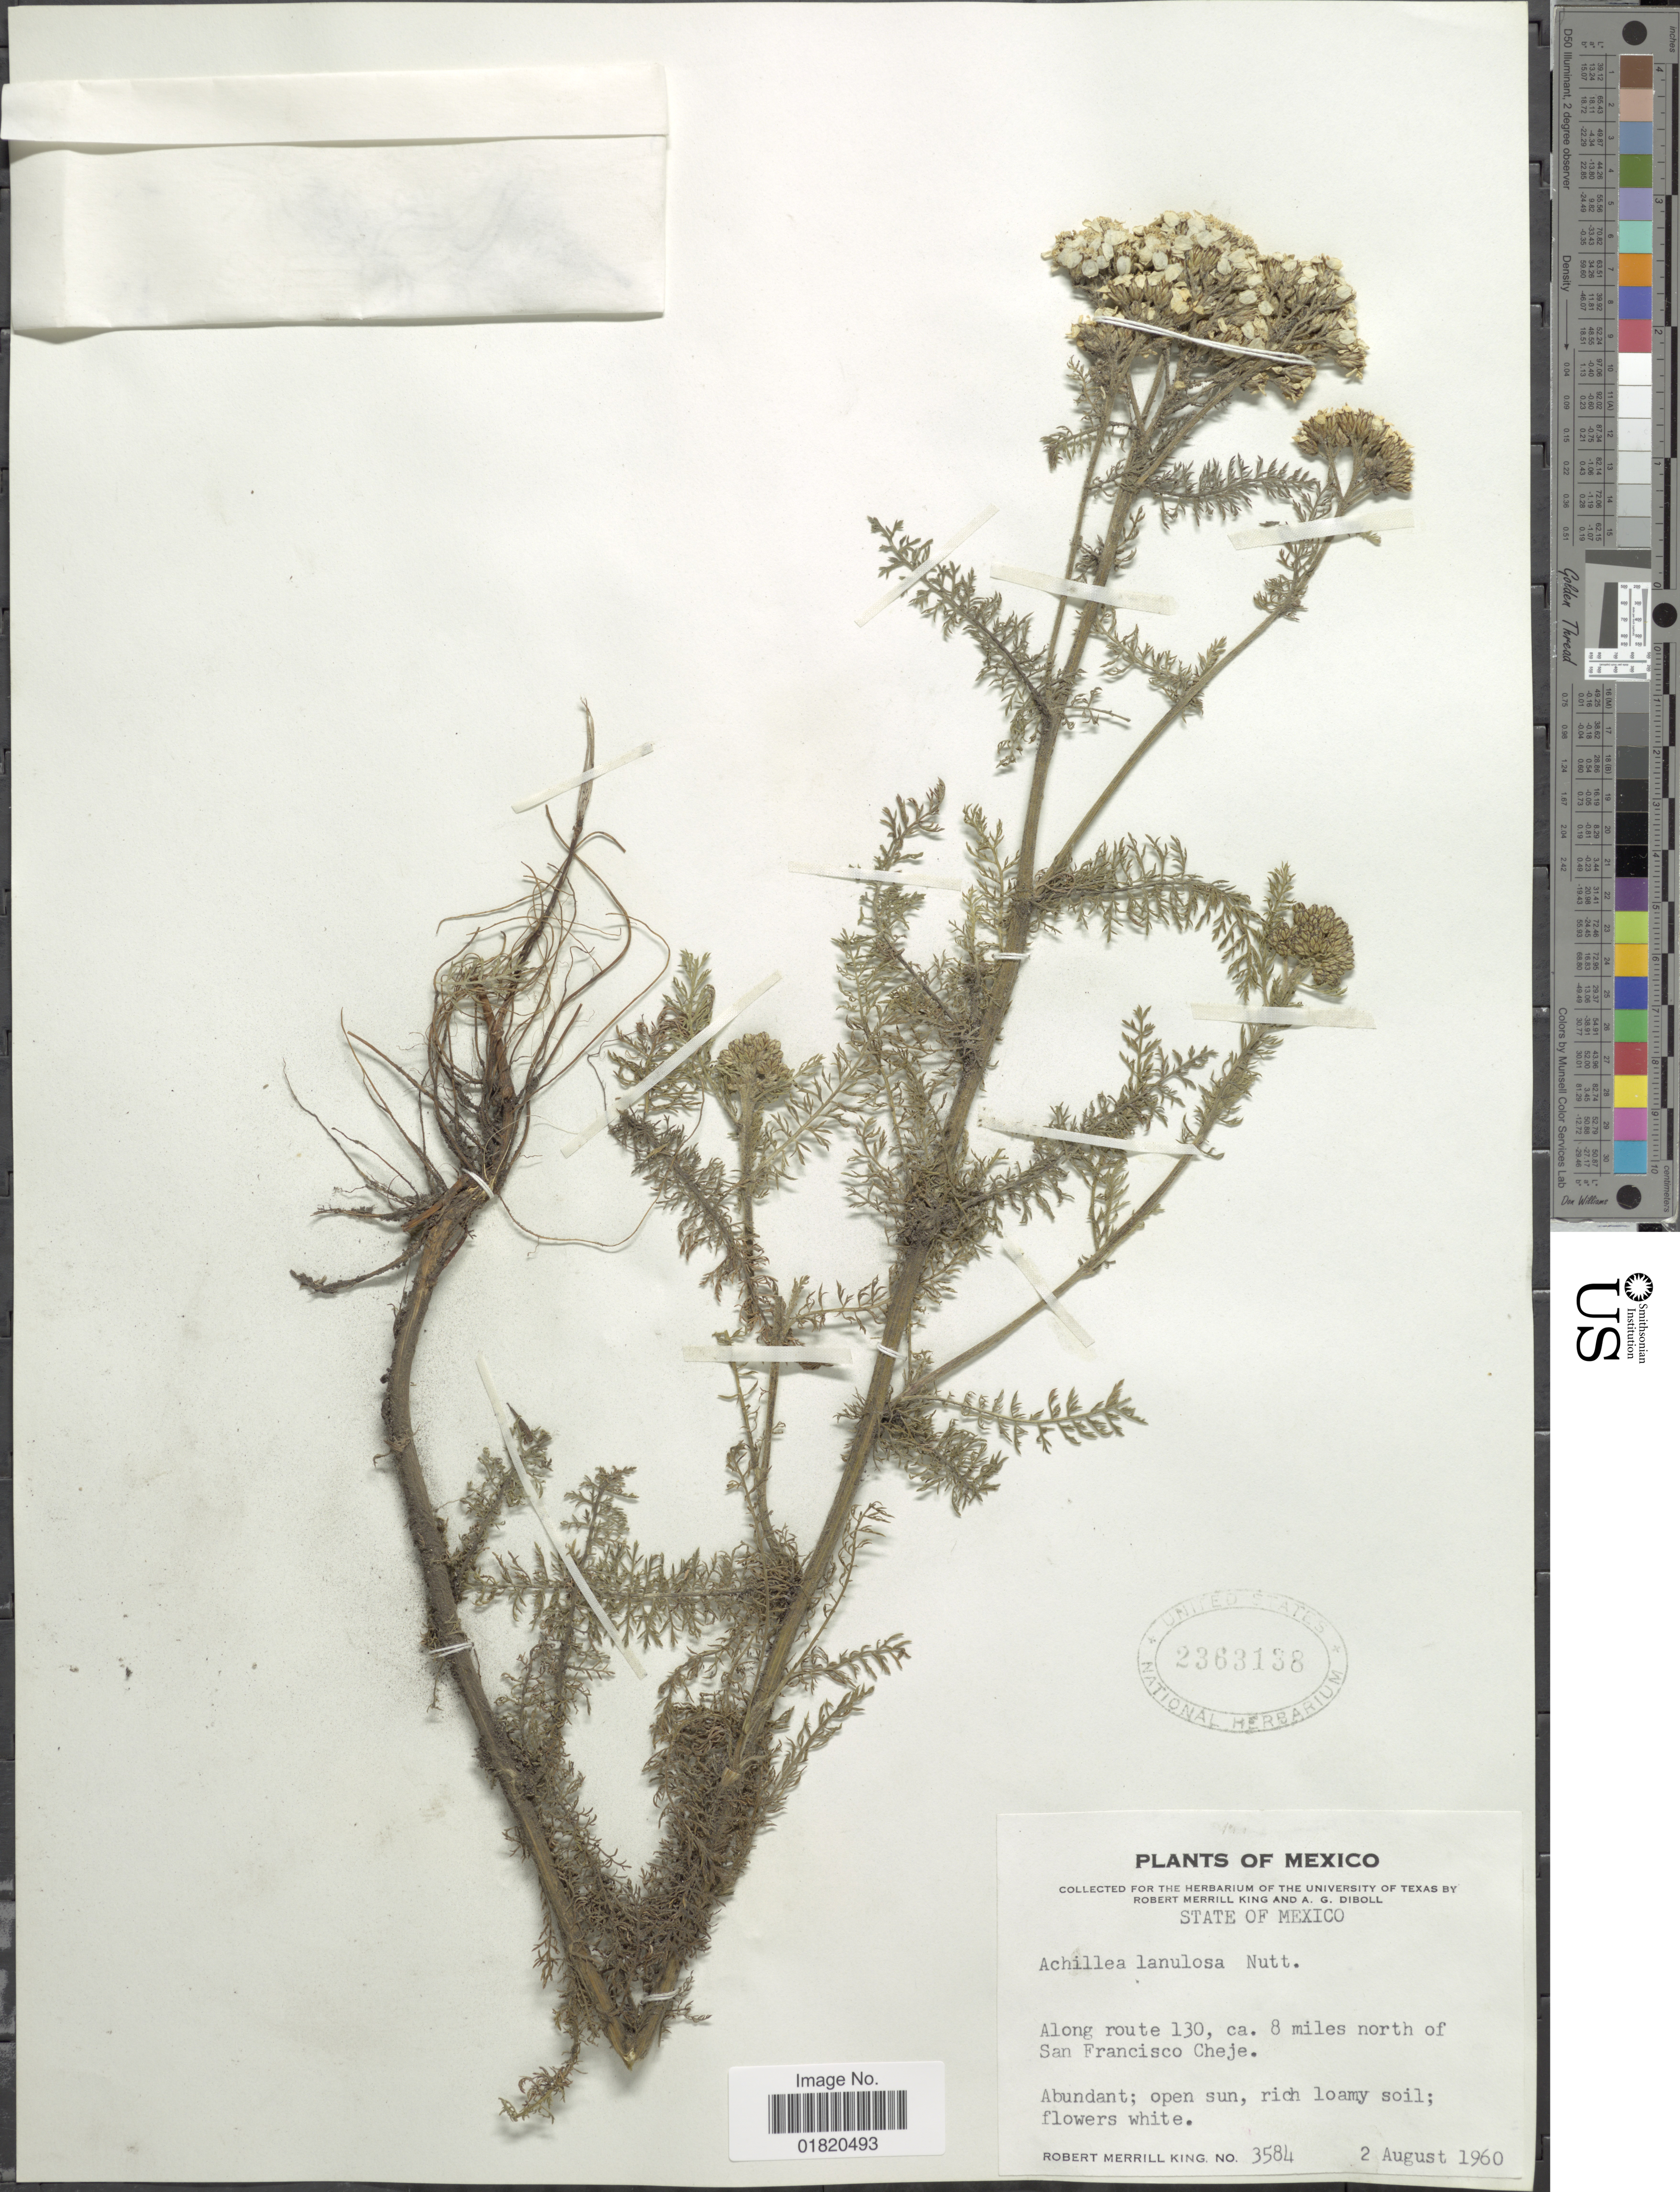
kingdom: Plantae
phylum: Tracheophyta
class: Magnoliopsida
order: Asterales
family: Asteraceae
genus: Achillea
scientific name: Achillea lanulosa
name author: Nutt.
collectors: R. M. King & A. Diboll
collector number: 3584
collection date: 1960-08-02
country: Mexico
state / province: México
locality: Along route 130, ca. 8 miles north of San Francisco Cheje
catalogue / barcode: US 2363138